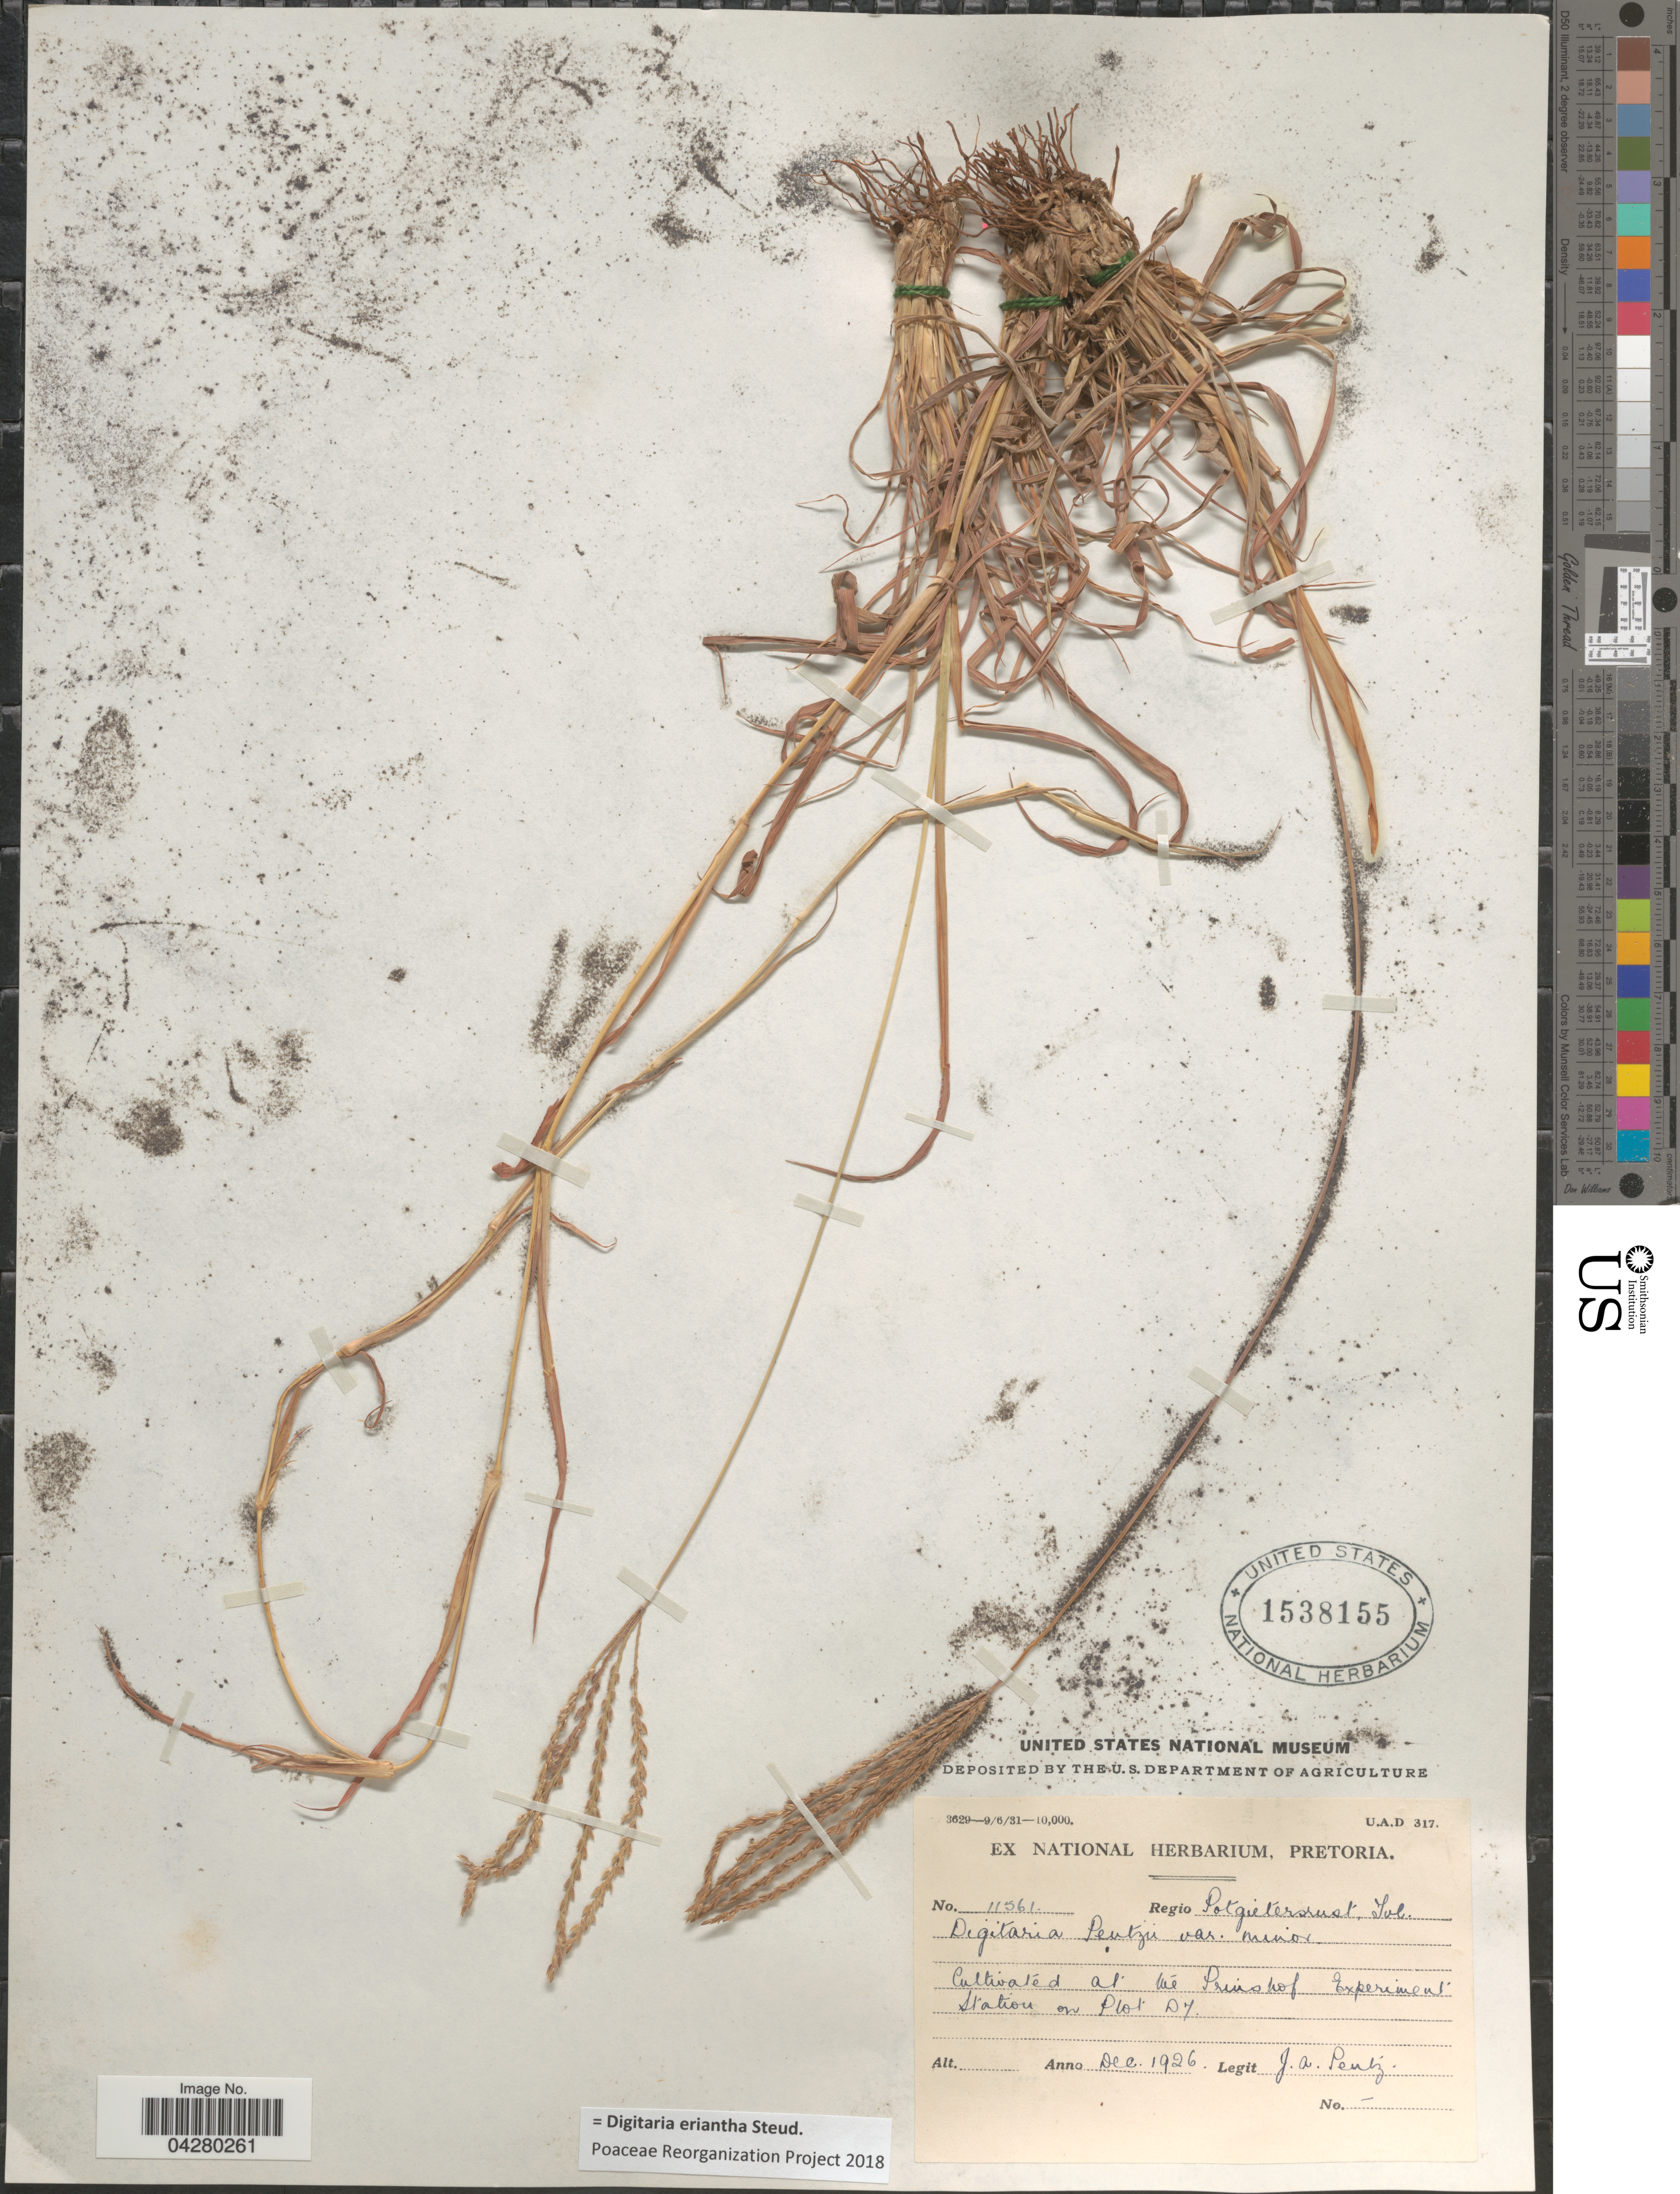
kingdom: Plantae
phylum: Tracheophyta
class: Liliopsida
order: Poales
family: Poaceae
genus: Digitaria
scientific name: Digitaria eriantha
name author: Steud.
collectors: J. Pentz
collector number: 11561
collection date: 1926-12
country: South Africa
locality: Cultivated at the Prinshof Experiment Station on Plot D7.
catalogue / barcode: US 1538155